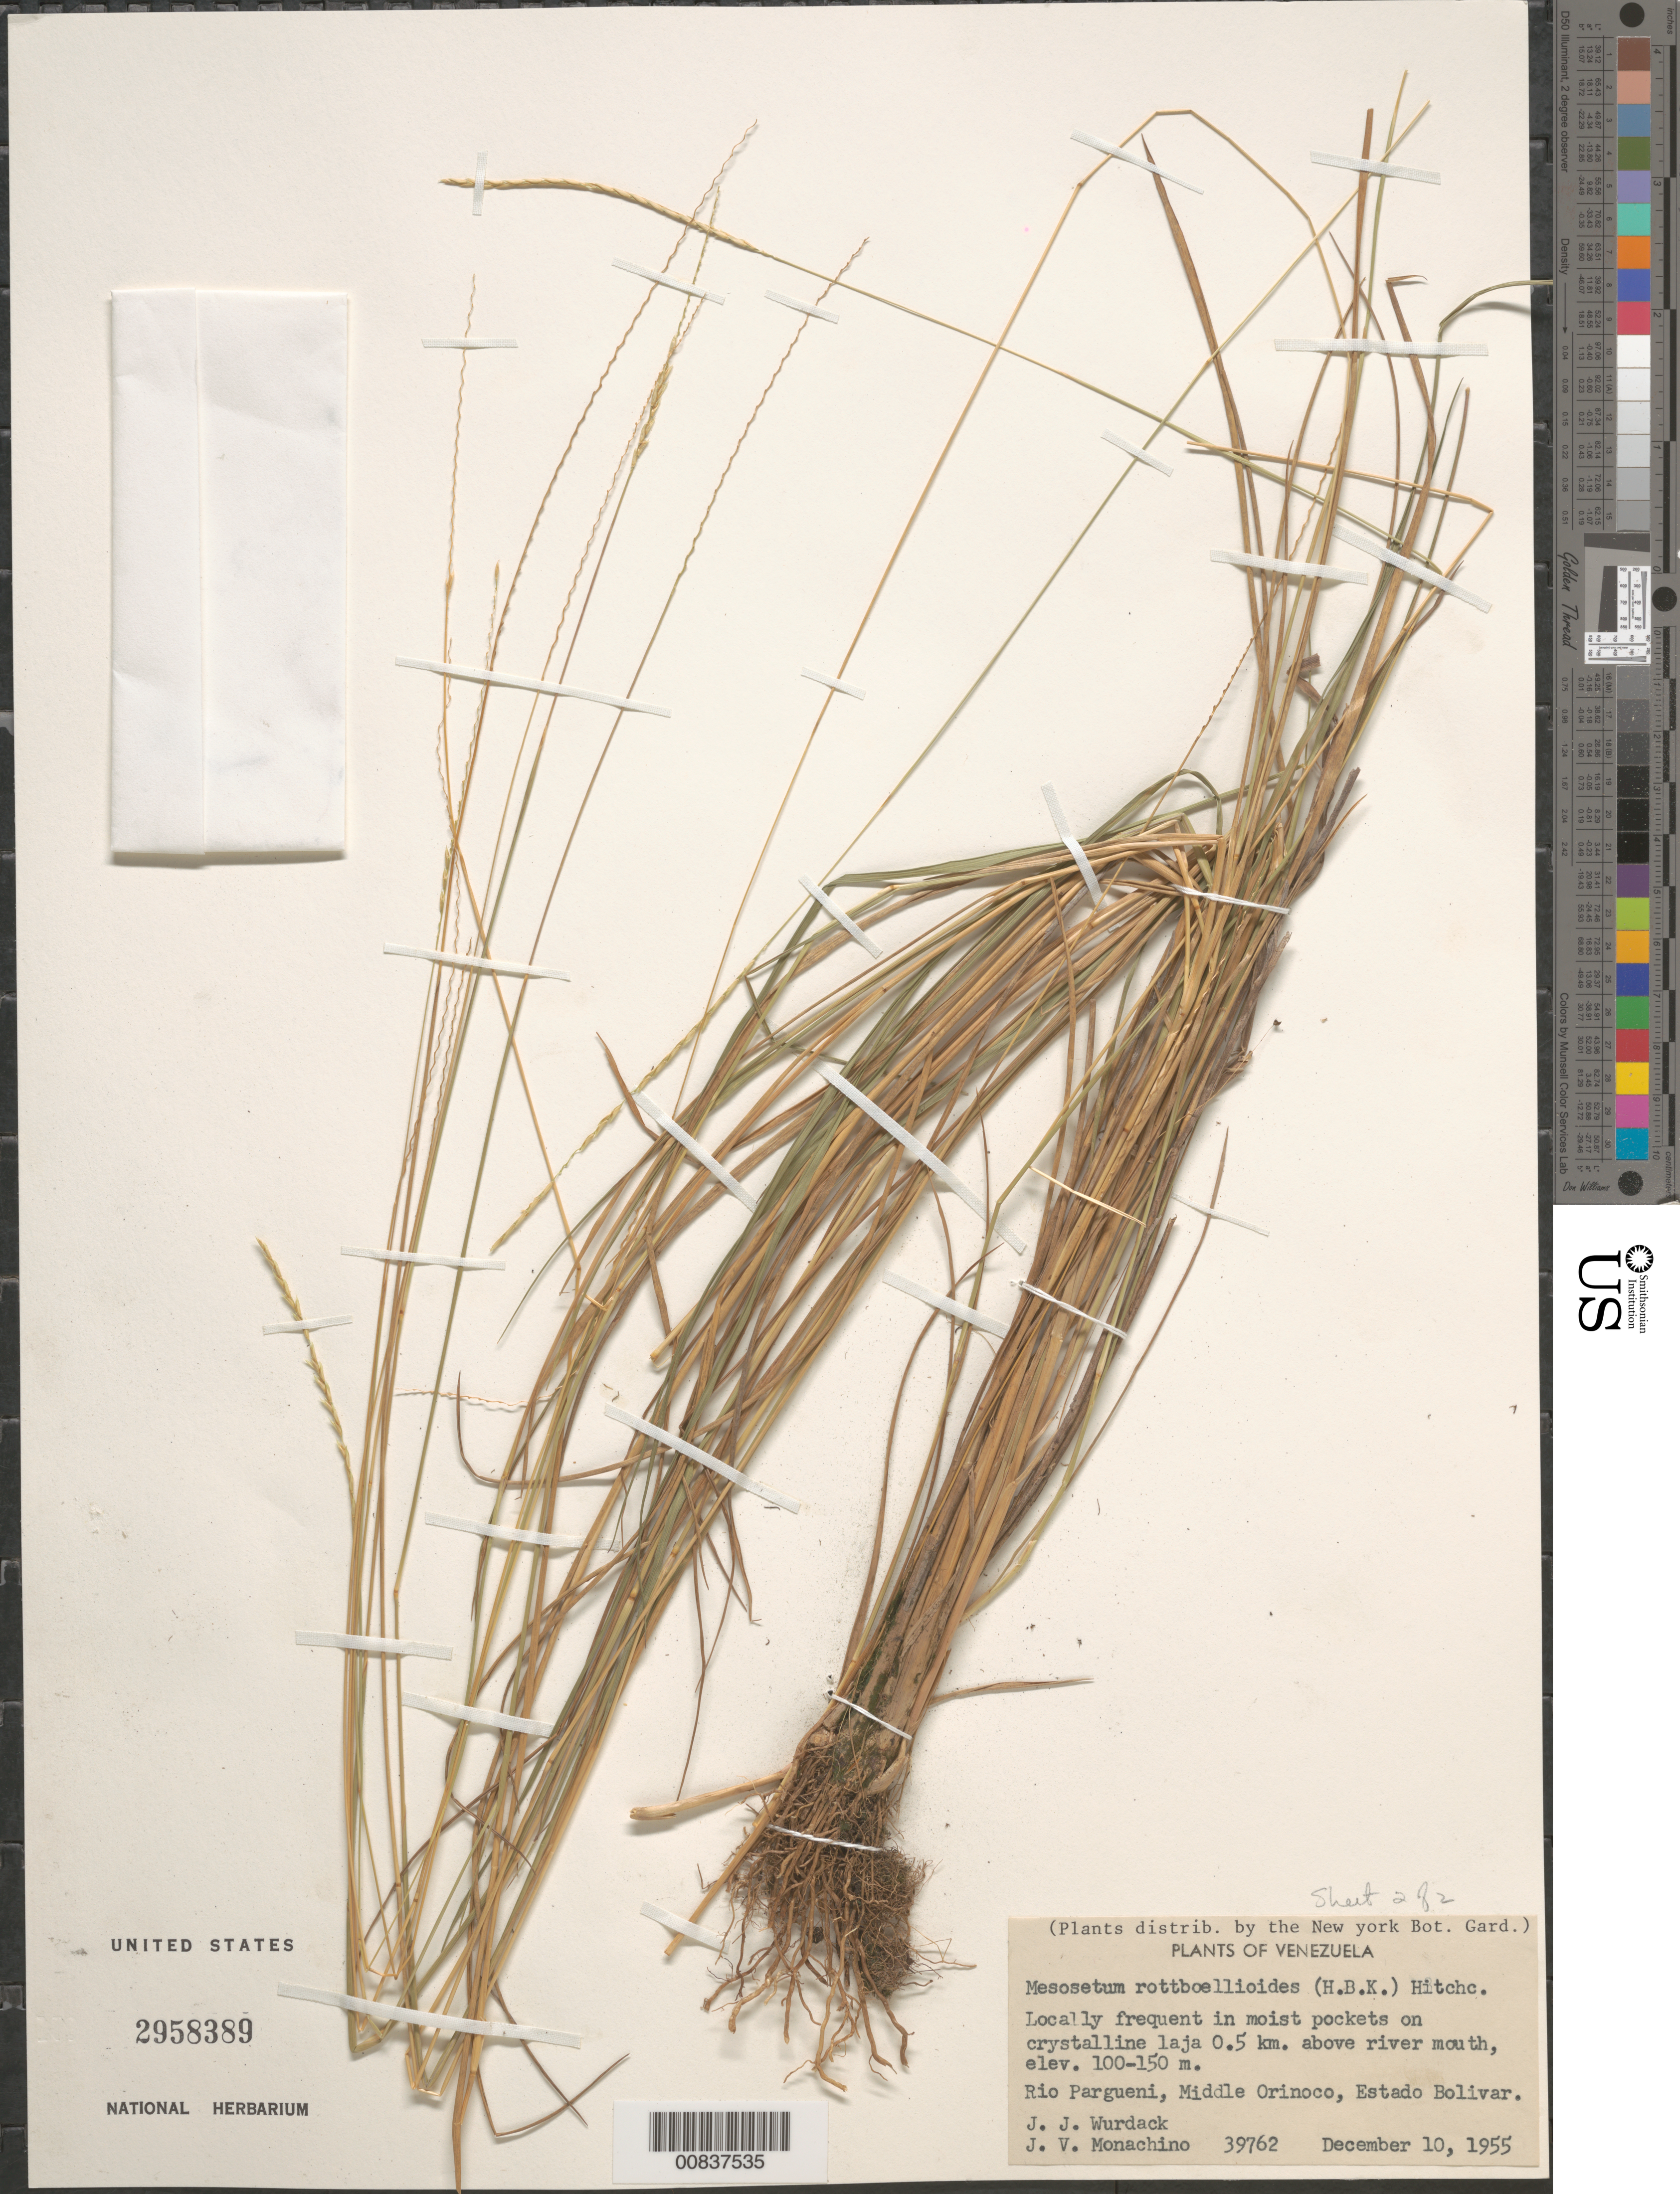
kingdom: Plantae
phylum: Tracheophyta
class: Liliopsida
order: Poales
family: Poaceae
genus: Mesosetum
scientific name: Mesosetum rottboellioides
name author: (Kunth) Hitchc.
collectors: J. J. Wurdack & J. V. Monachino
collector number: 39762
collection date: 1955-12-10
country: Venezuela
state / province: Bolivar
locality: On crystalline laja 0.5 km. above river mouth. Rio Pargueni, Middle Orinoco.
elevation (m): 100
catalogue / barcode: US 2958389